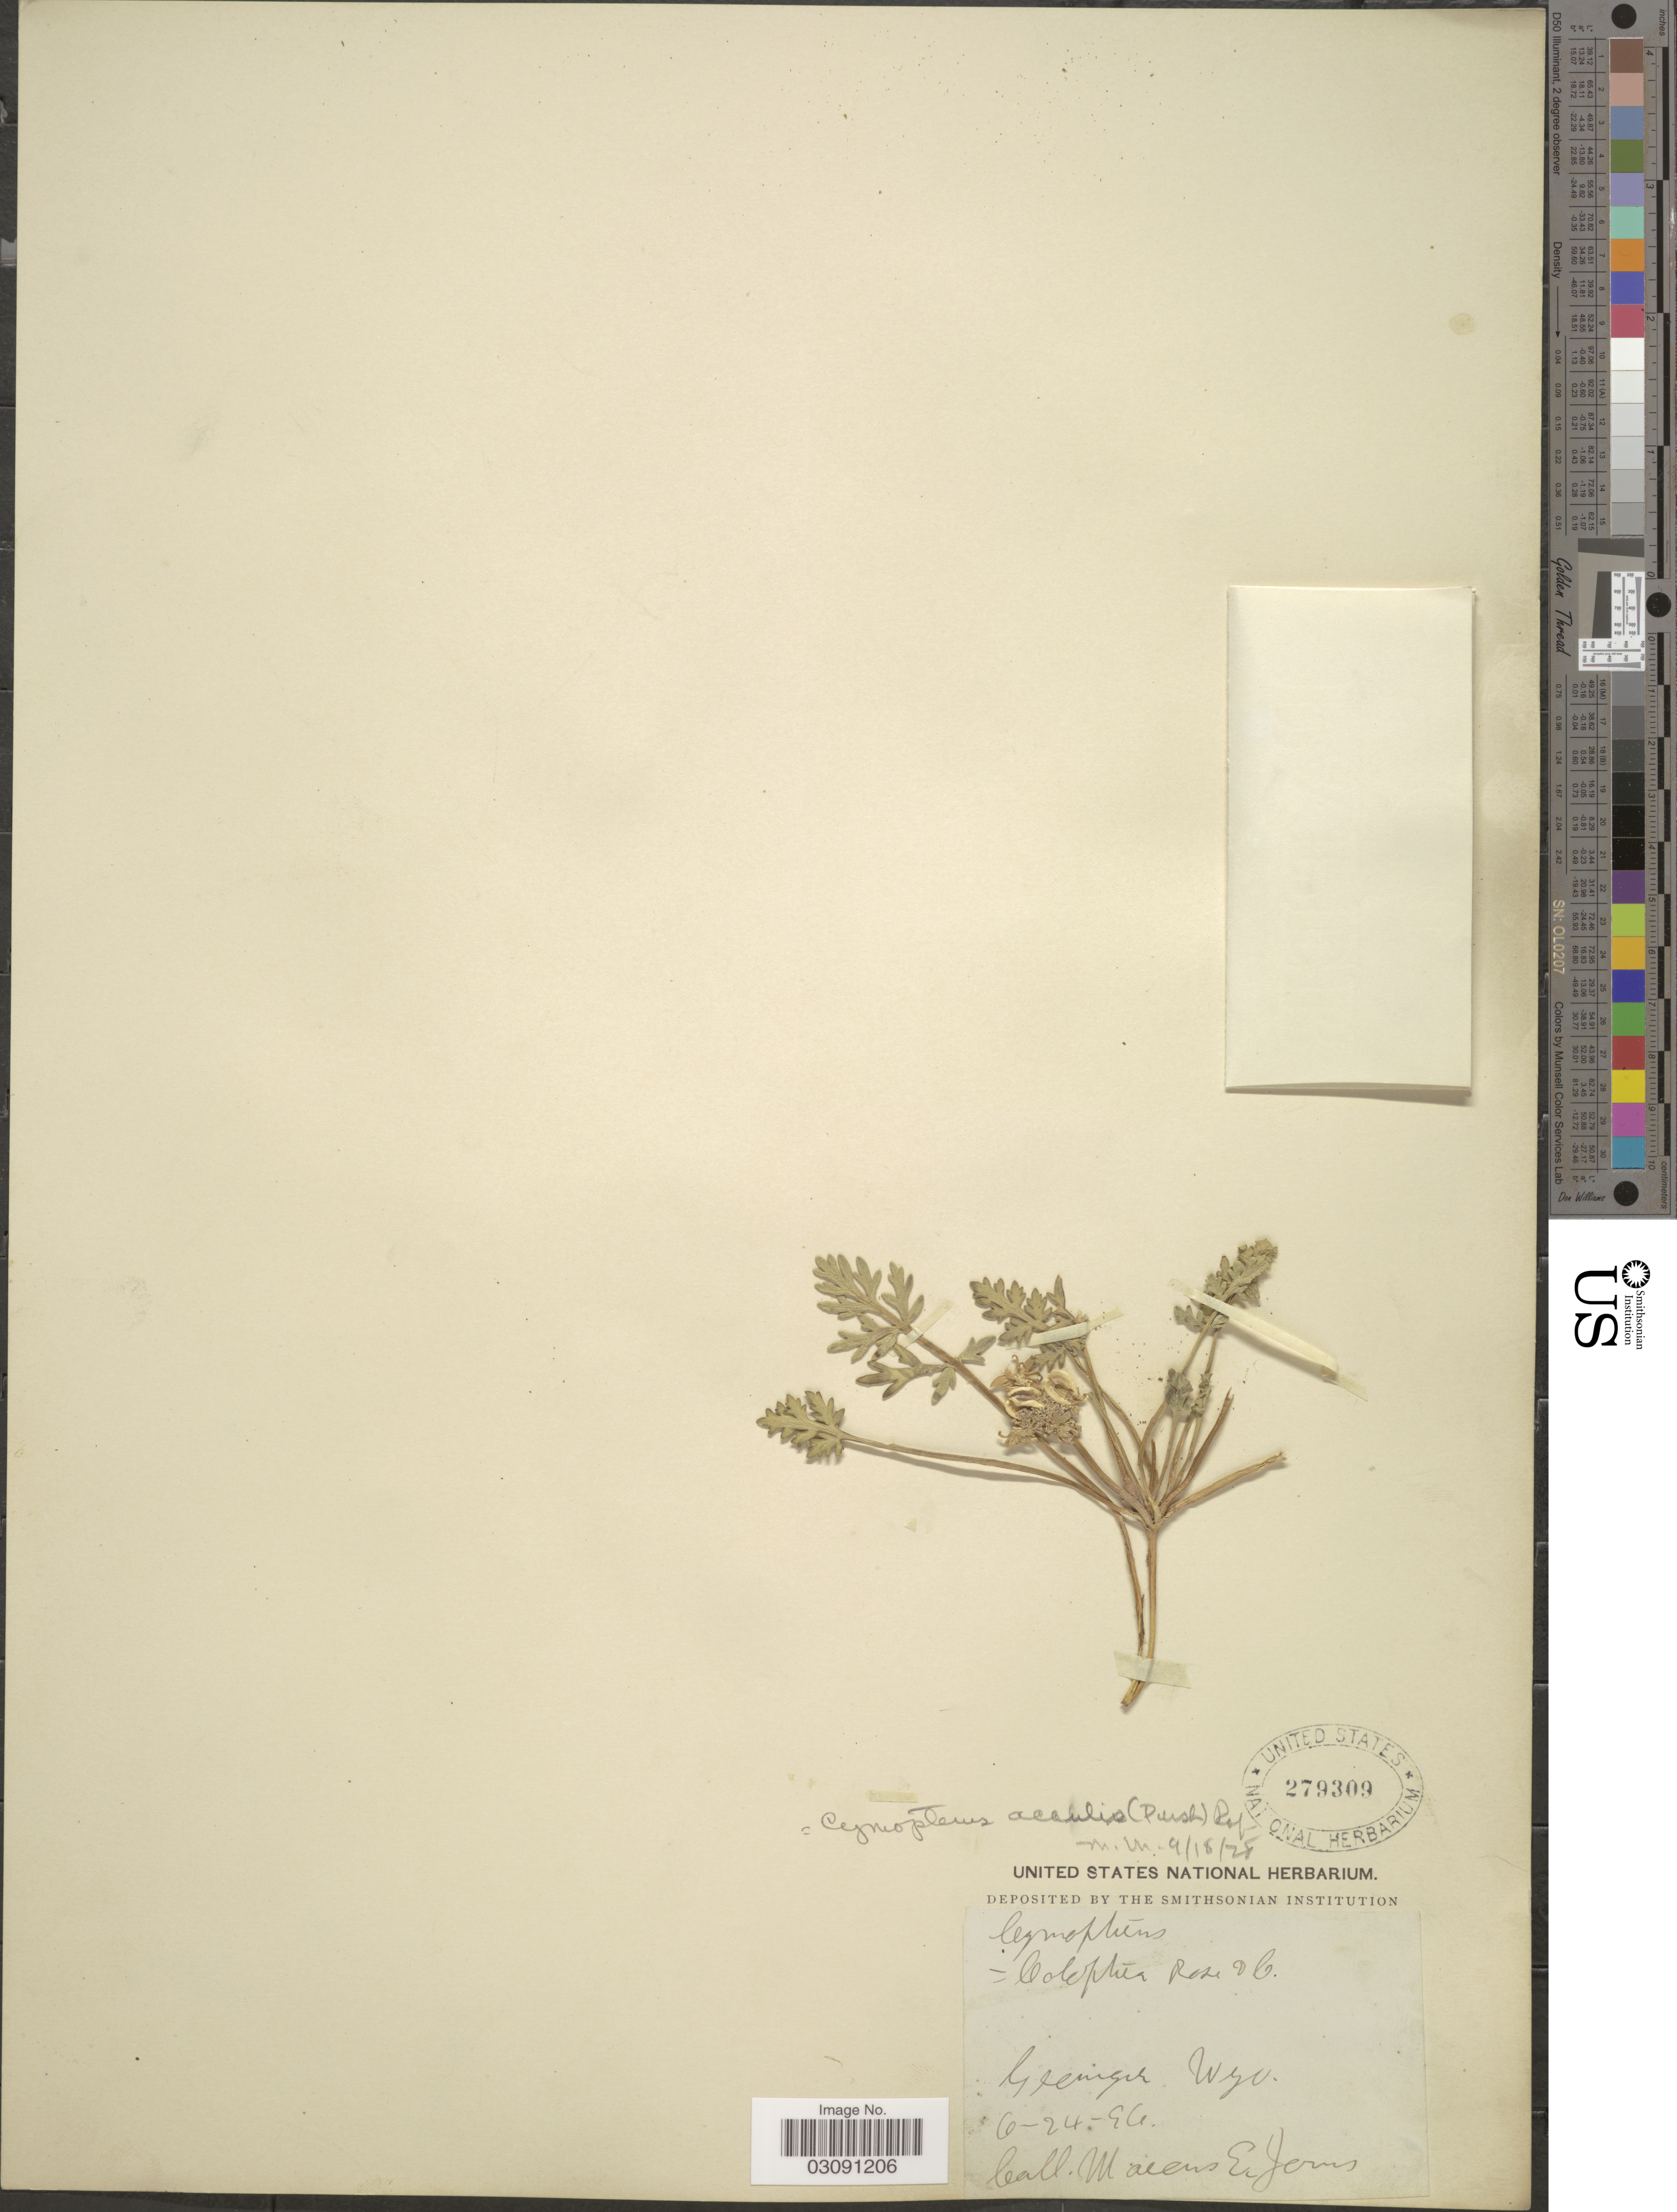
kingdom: Plantae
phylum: Tracheophyta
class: Magnoliopsida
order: Apiales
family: Apiaceae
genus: Cymopterus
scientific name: Cymopterus acaulis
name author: (Pursh) Raf.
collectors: M. E. Jones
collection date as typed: Transcribed d/m/y: 24/6/96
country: United States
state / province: Wyoming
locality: Granger.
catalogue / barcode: US 279309